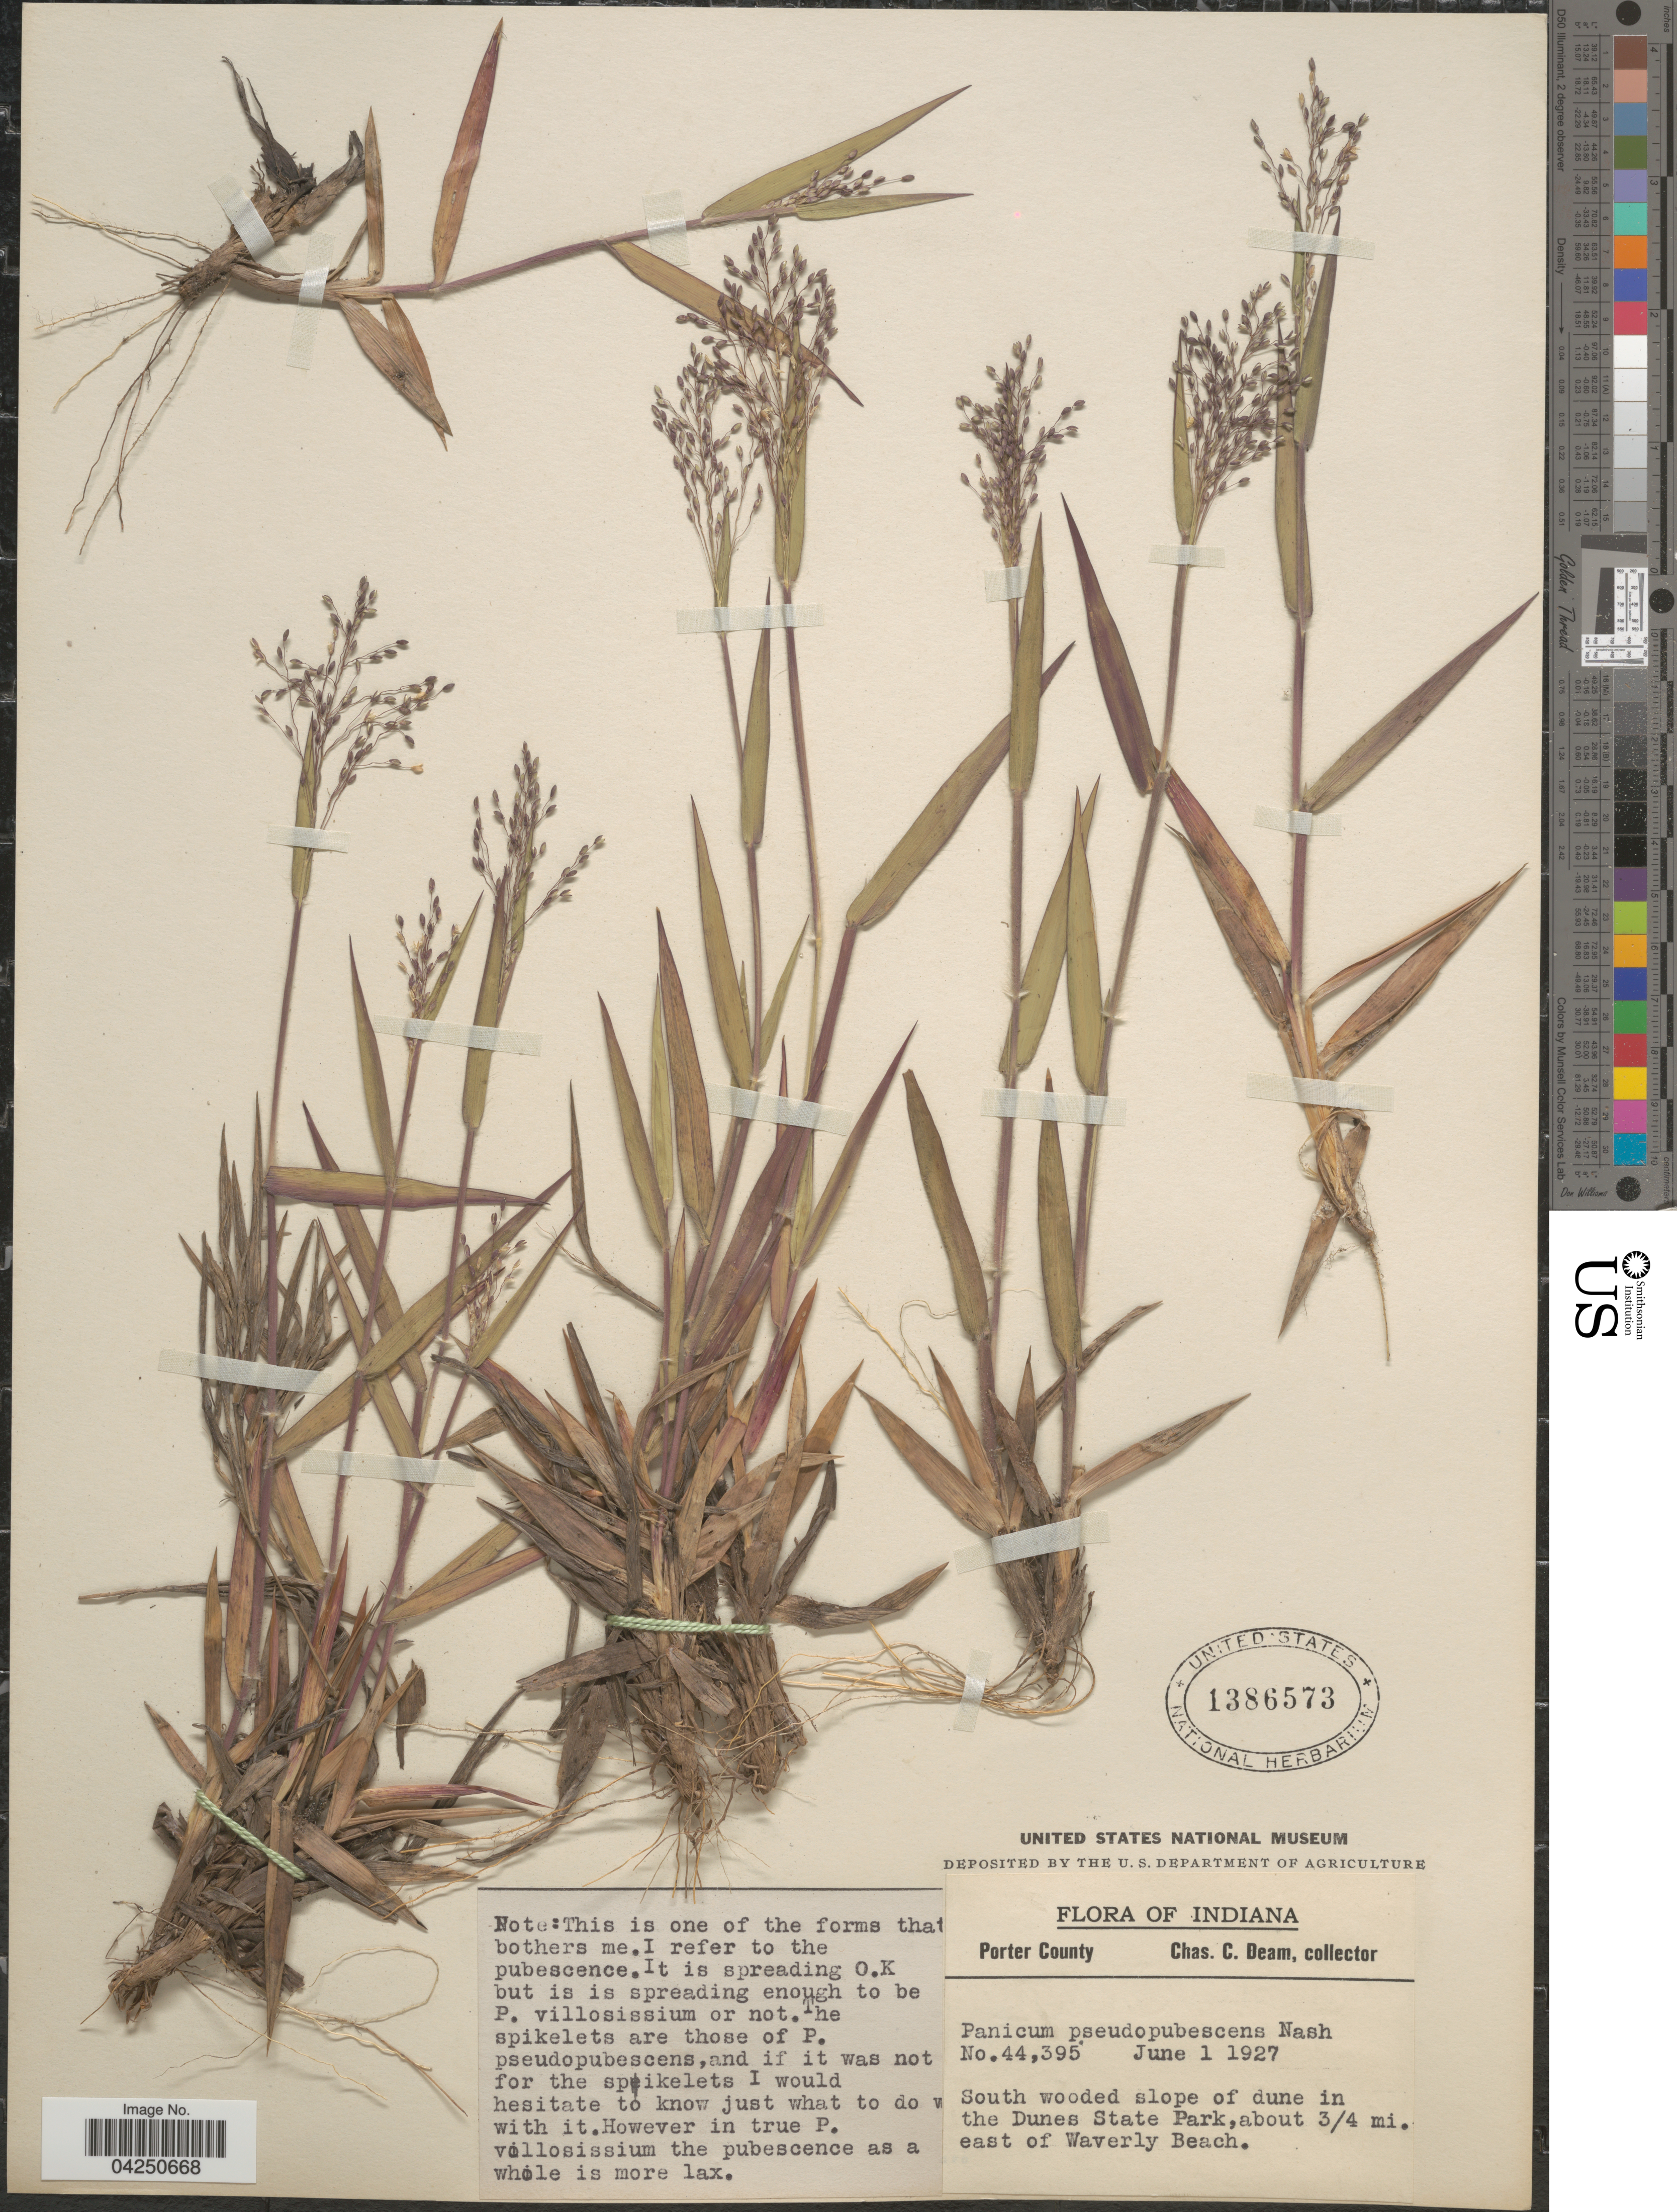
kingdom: Plantae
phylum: Tracheophyta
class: Liliopsida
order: Poales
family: Poaceae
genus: Dichanthelium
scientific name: Dichanthelium acuminatum var. acuminatum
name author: (Sw.) Gould & C.A. Clark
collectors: C. C. Deam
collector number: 44395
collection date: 1927-06-01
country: United States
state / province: Indiana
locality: Porter County. South wooded slope of dune in the Dunes State Park, about ¾ mi. east of Waverly Beach.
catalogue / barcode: US 1386573